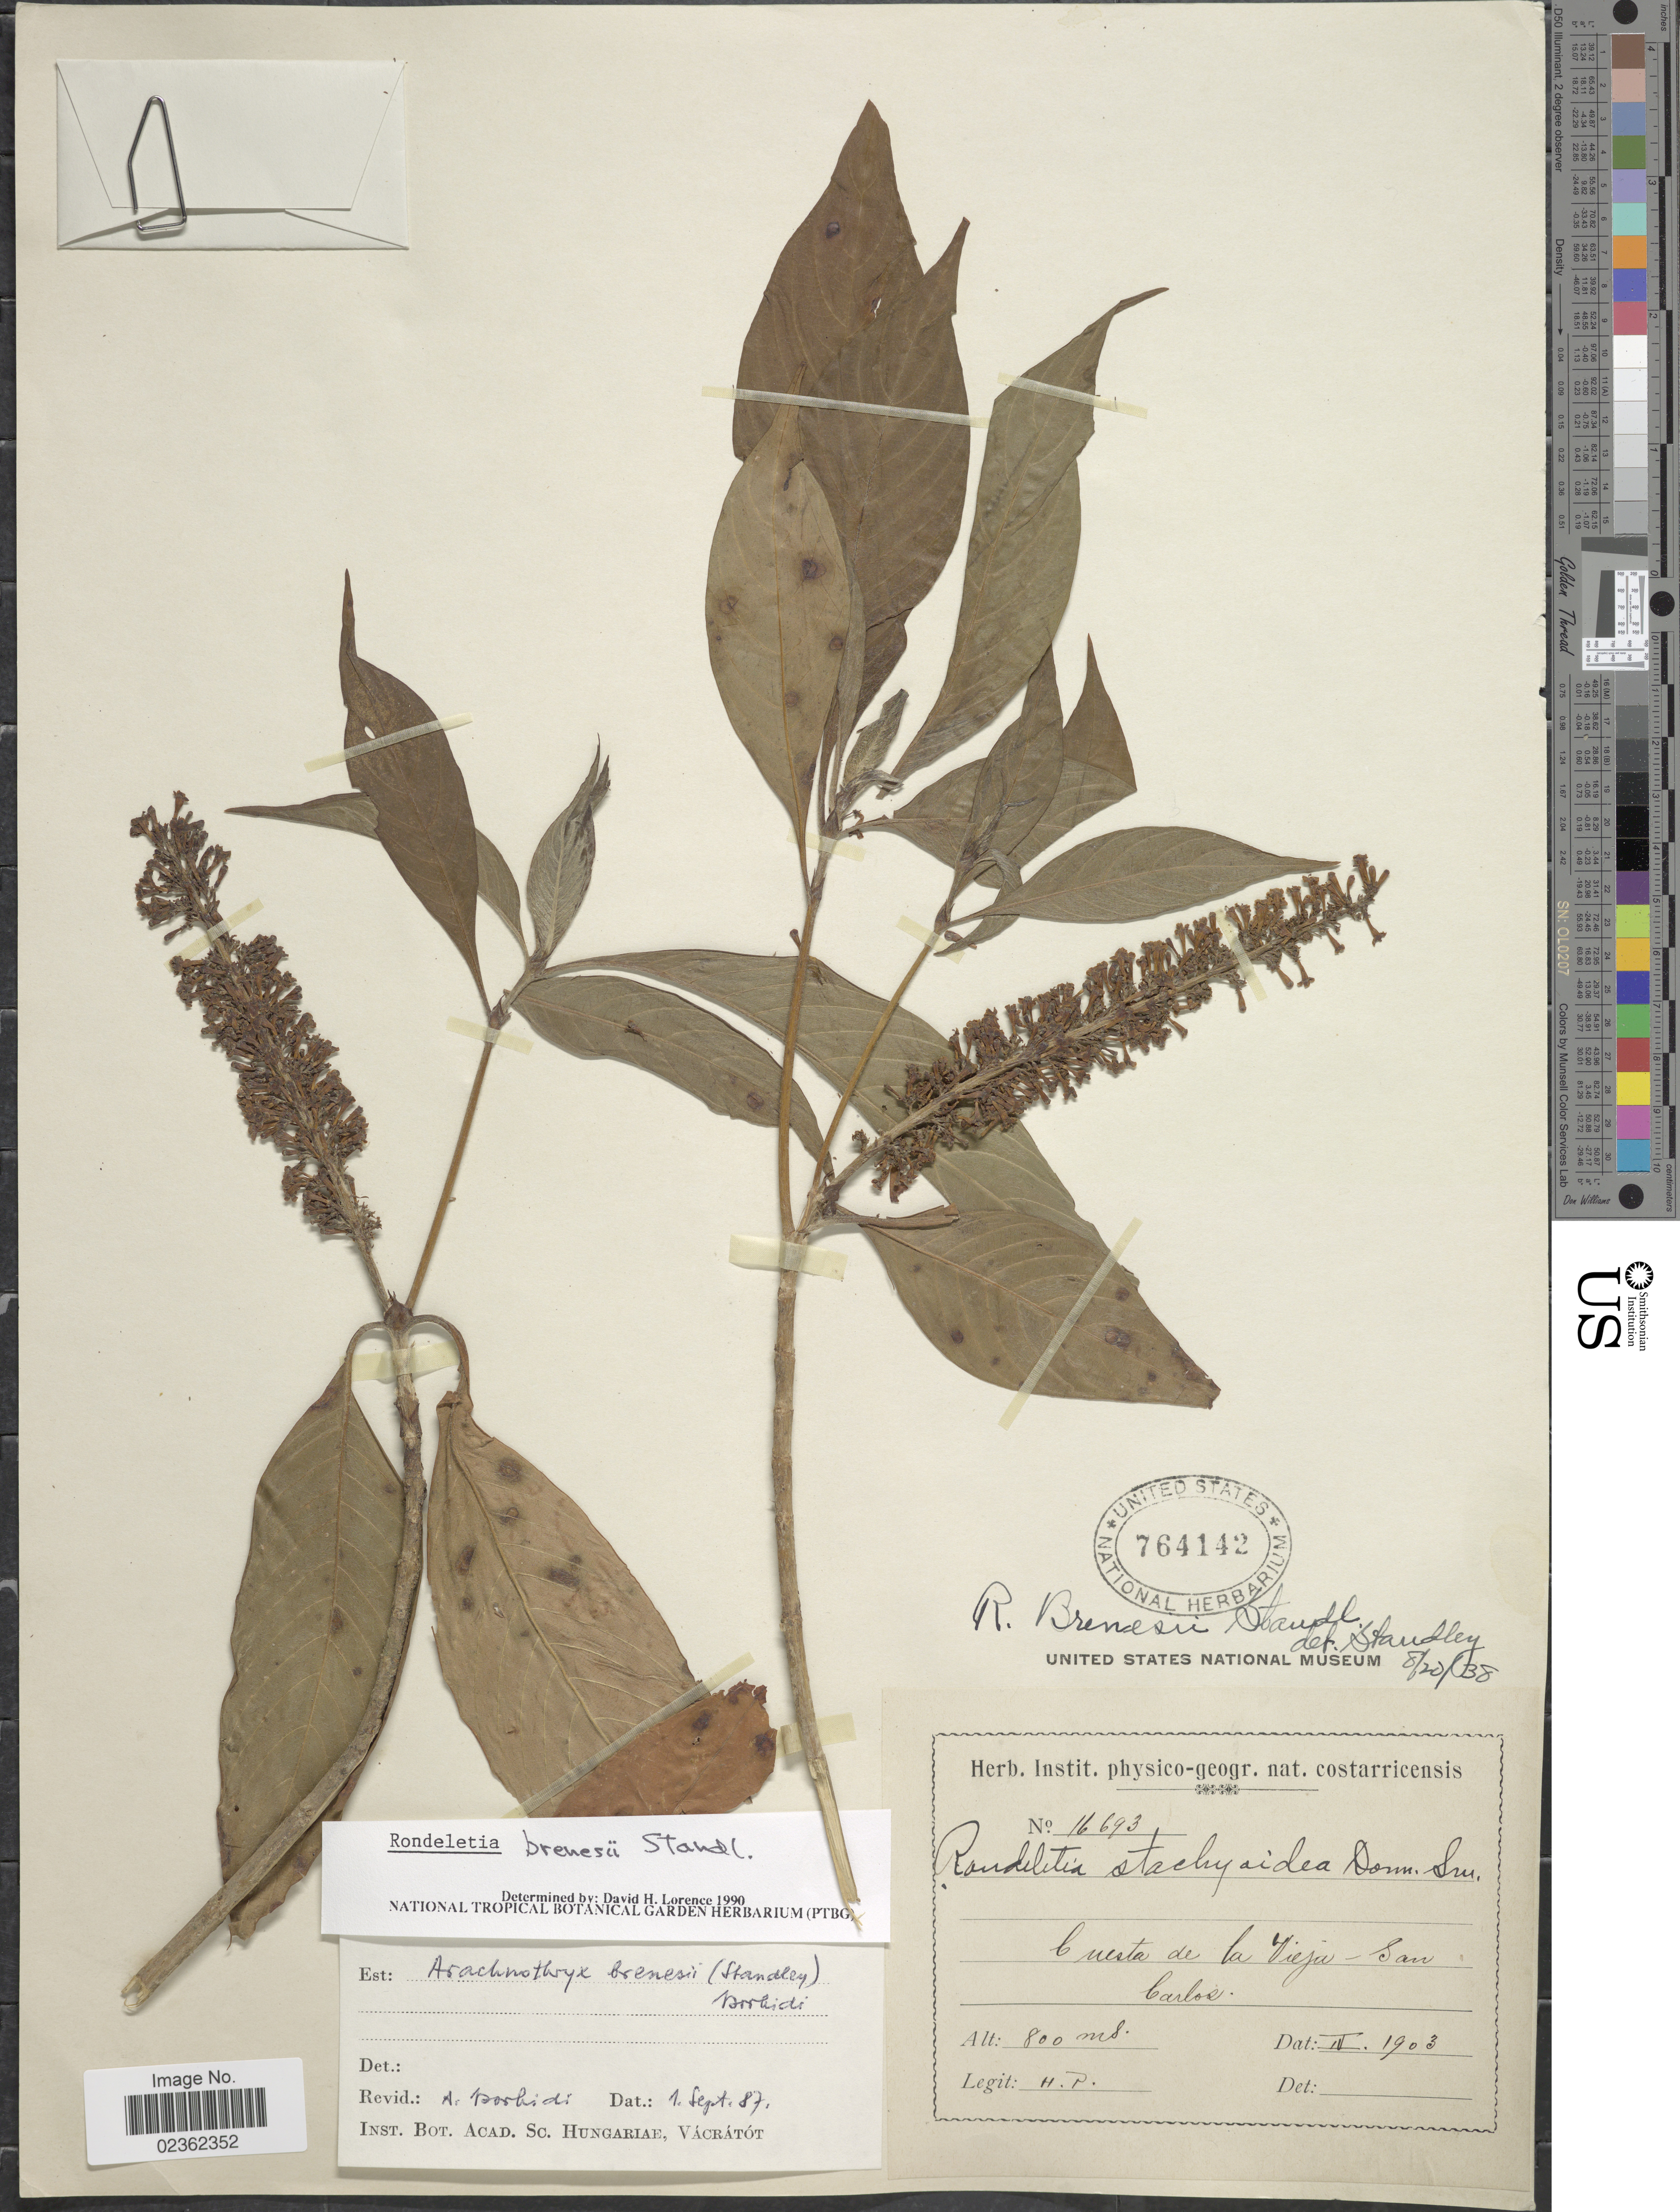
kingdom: Plantae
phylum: Tracheophyta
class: Magnoliopsida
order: Gentianales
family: Rubiaceae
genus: Arachnothryx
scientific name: Arachnothryx brenesii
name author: (Standl.) Borhidi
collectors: H. P.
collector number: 16693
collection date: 1903-04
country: Costa Rica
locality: Cuesta de la Vieja-San Carlos.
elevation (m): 800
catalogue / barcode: US 764142